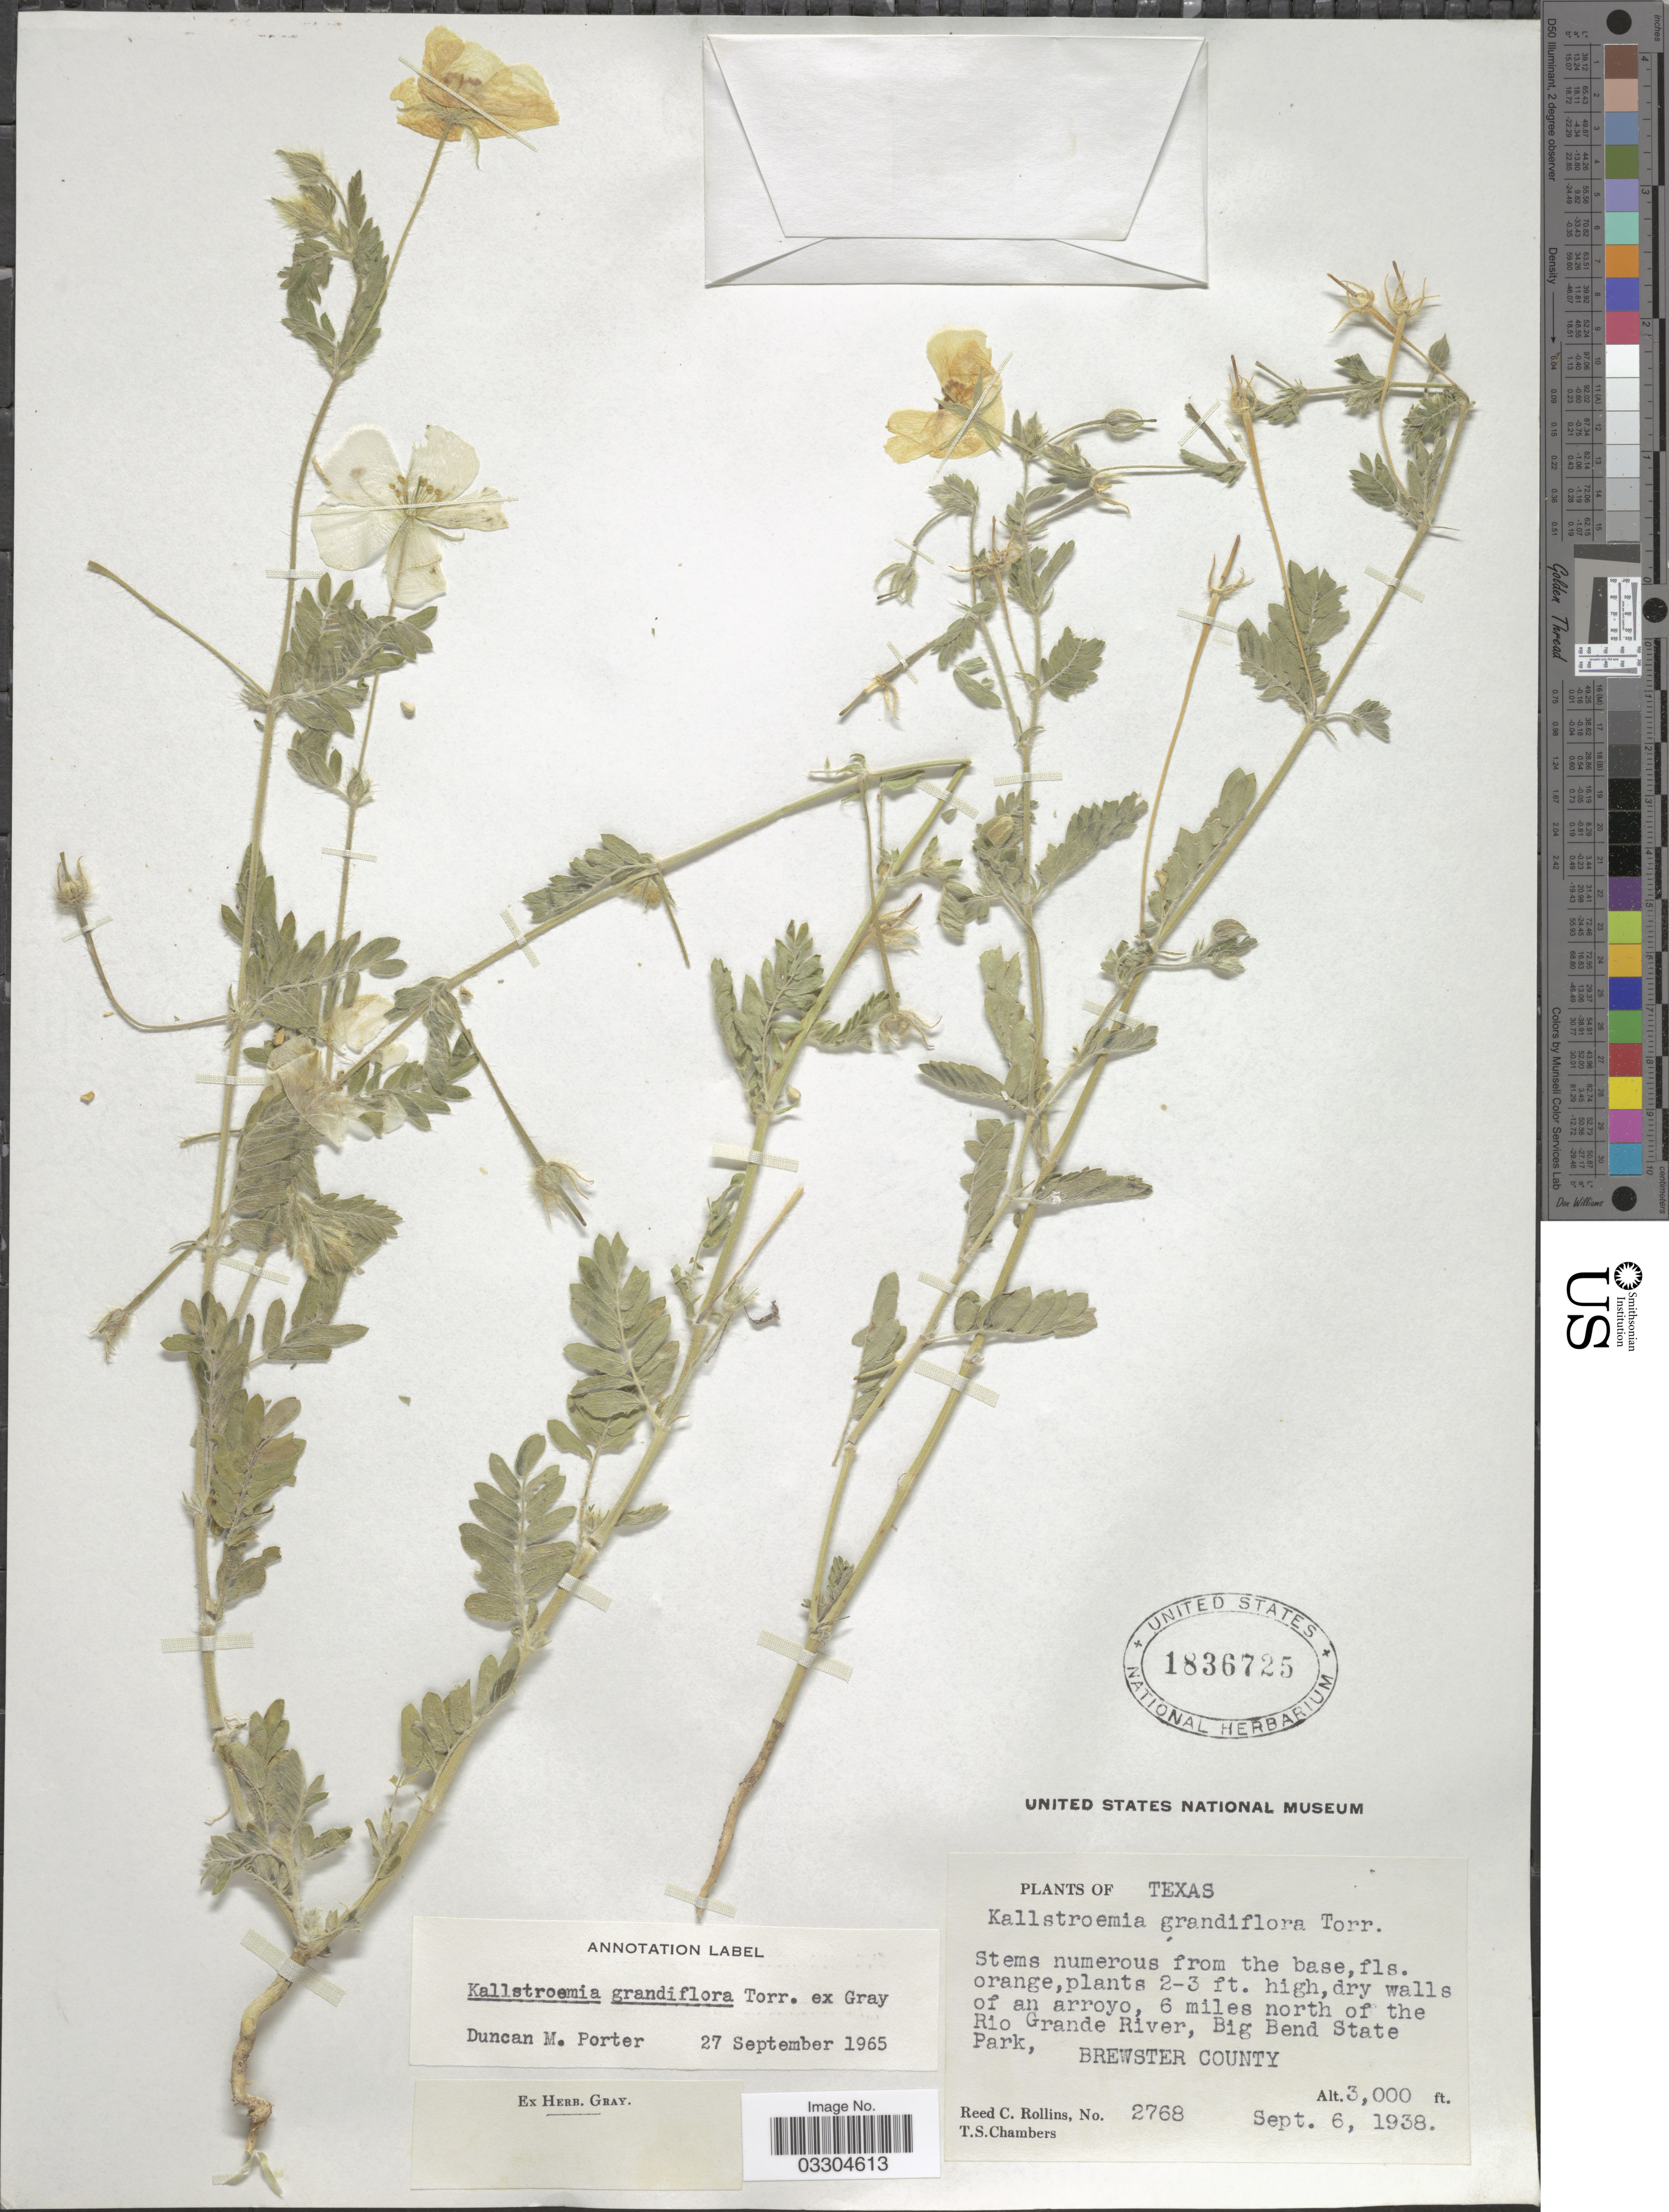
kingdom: Plantae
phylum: Tracheophyta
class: Magnoliopsida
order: Zygophyllales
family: Zygophyllaceae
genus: Kallstroemia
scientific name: Kallstroemia grandiflora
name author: Torr. ex A. Gray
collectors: R. C. Rollins & T. Chambers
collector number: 2768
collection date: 1938-09-06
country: United States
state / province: Texas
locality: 6 miles north of the Rio Grande River, Big Band State Park, Brewster County.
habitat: dry walls of an arroyo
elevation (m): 914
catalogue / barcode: US 1836725